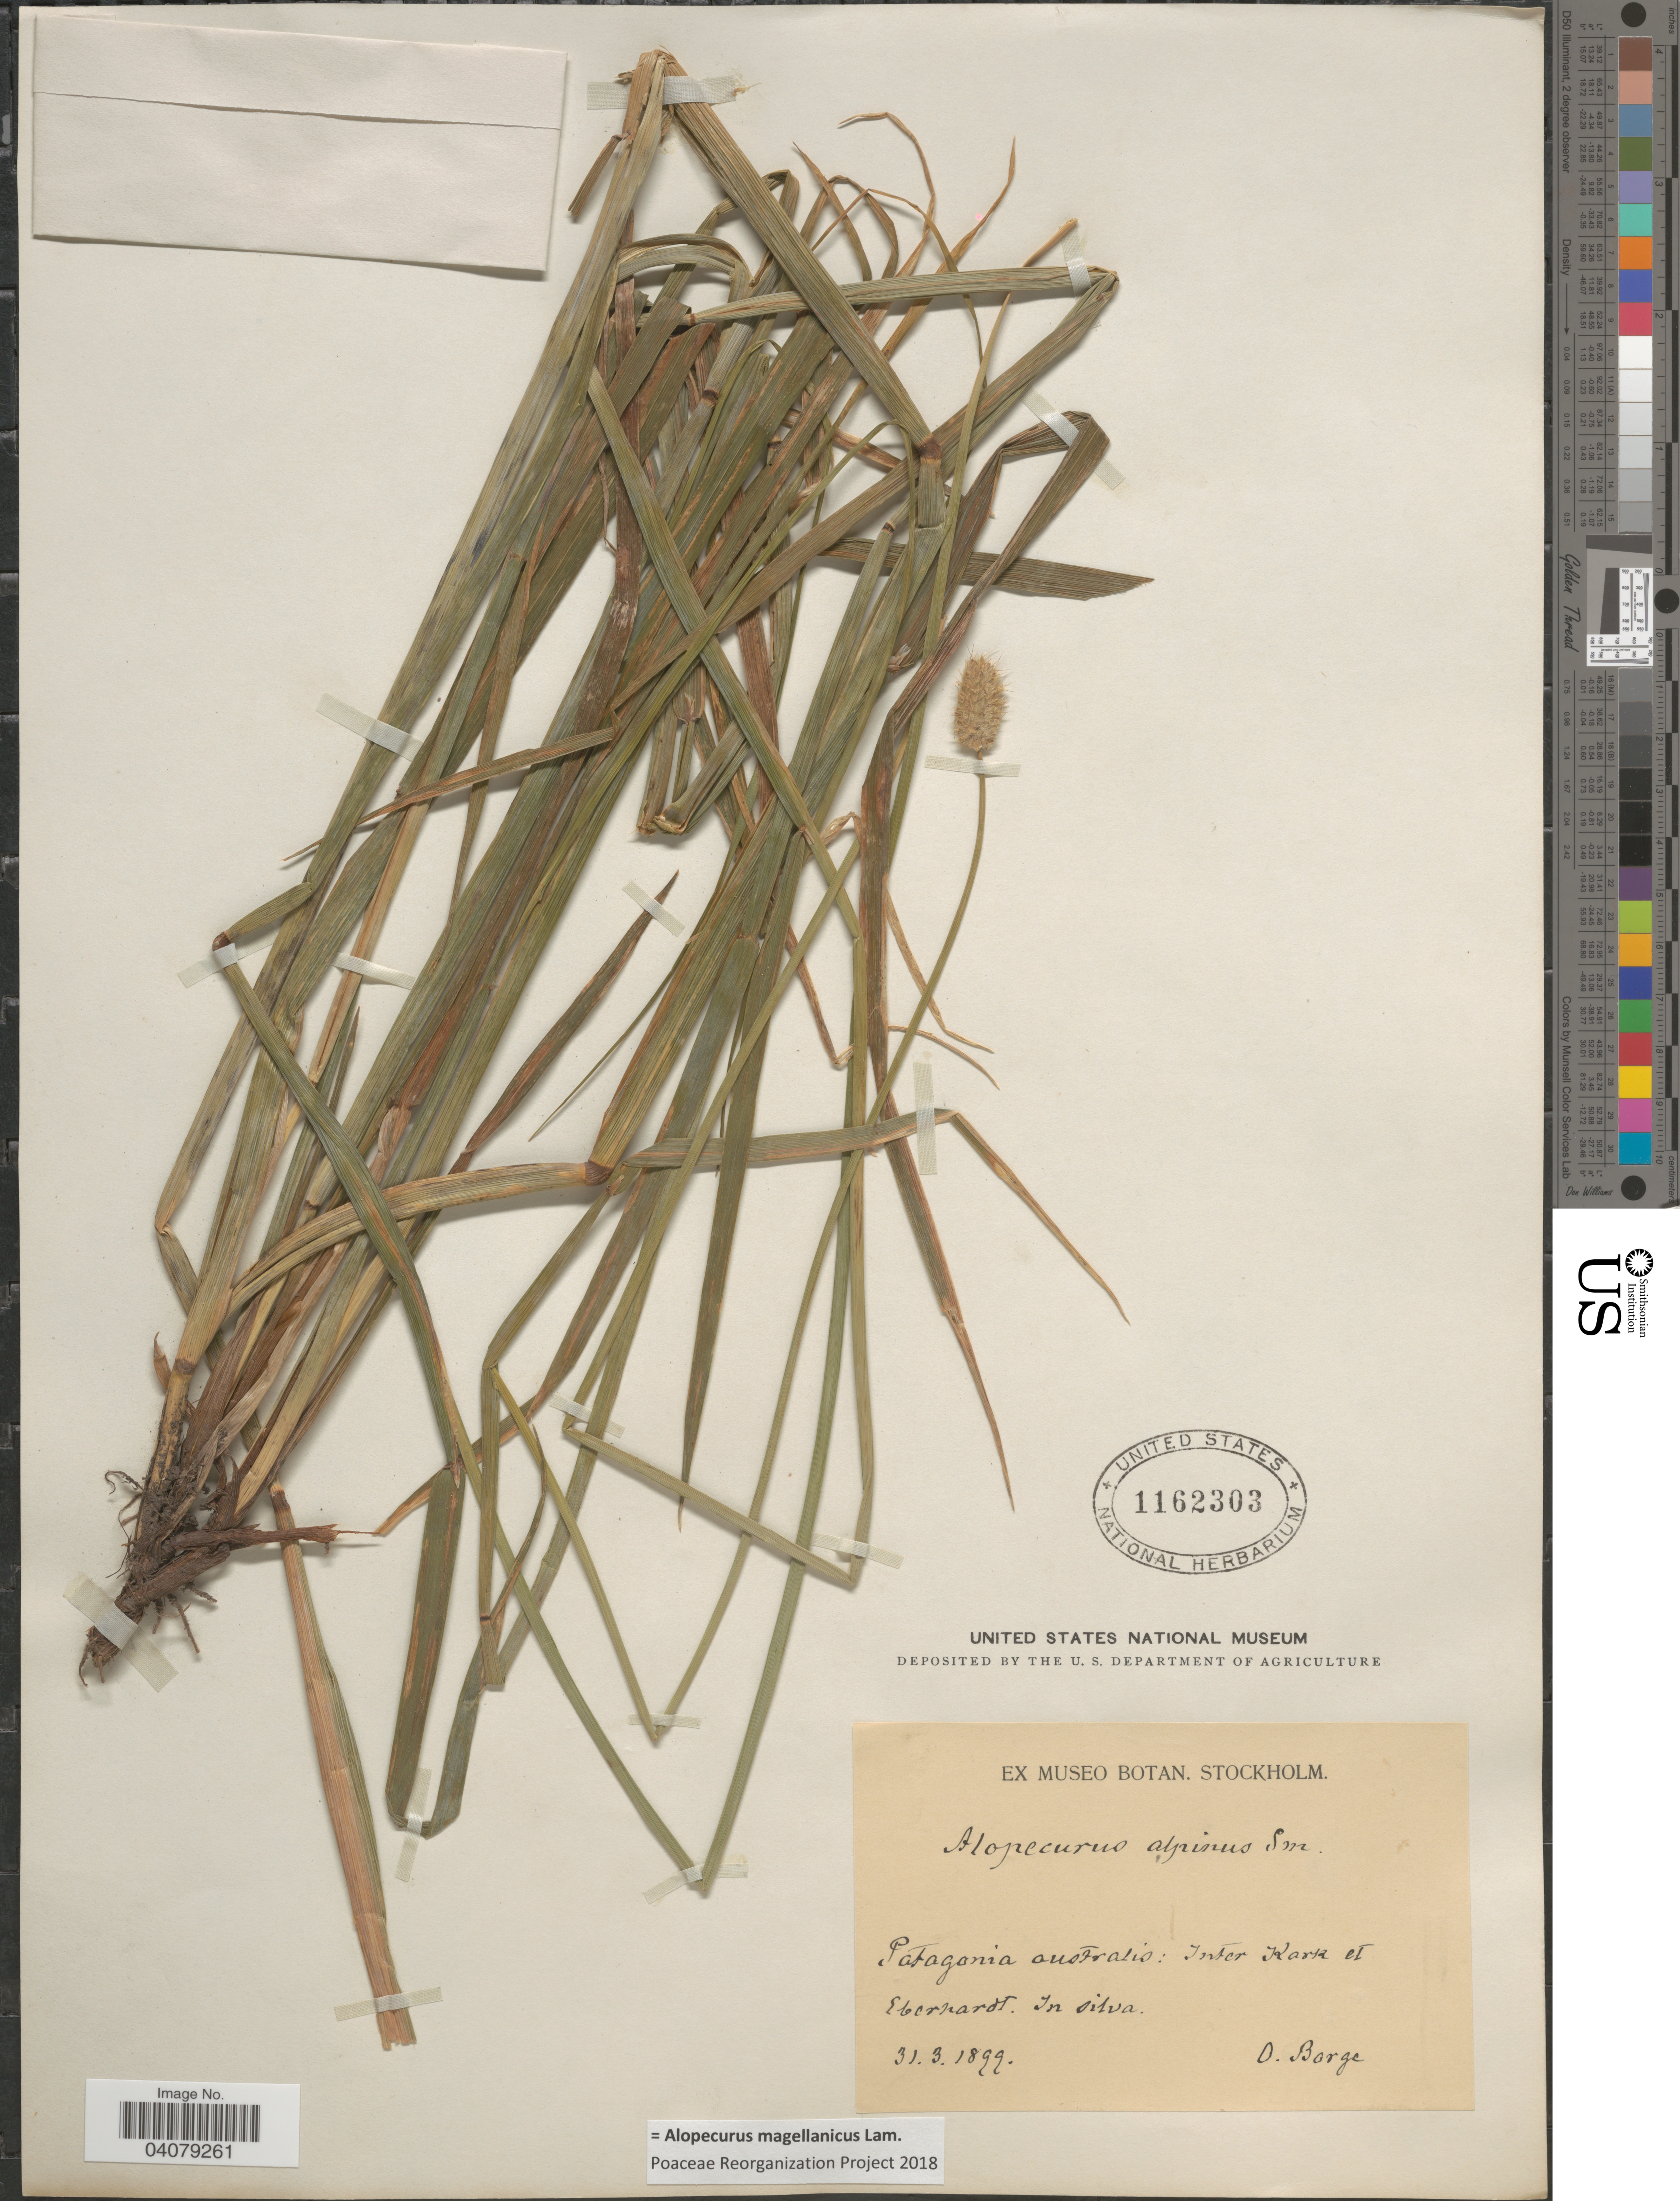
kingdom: Plantae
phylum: Tracheophyta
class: Liliopsida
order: Poales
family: Poaceae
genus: Alopecurus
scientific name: Alopecurus magellanicus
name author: Lam.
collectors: O. Borge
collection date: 1899-03-31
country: Chile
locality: Patagonia australis: Inter Kark et Eberhardt. In silva.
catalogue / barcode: US 1162303